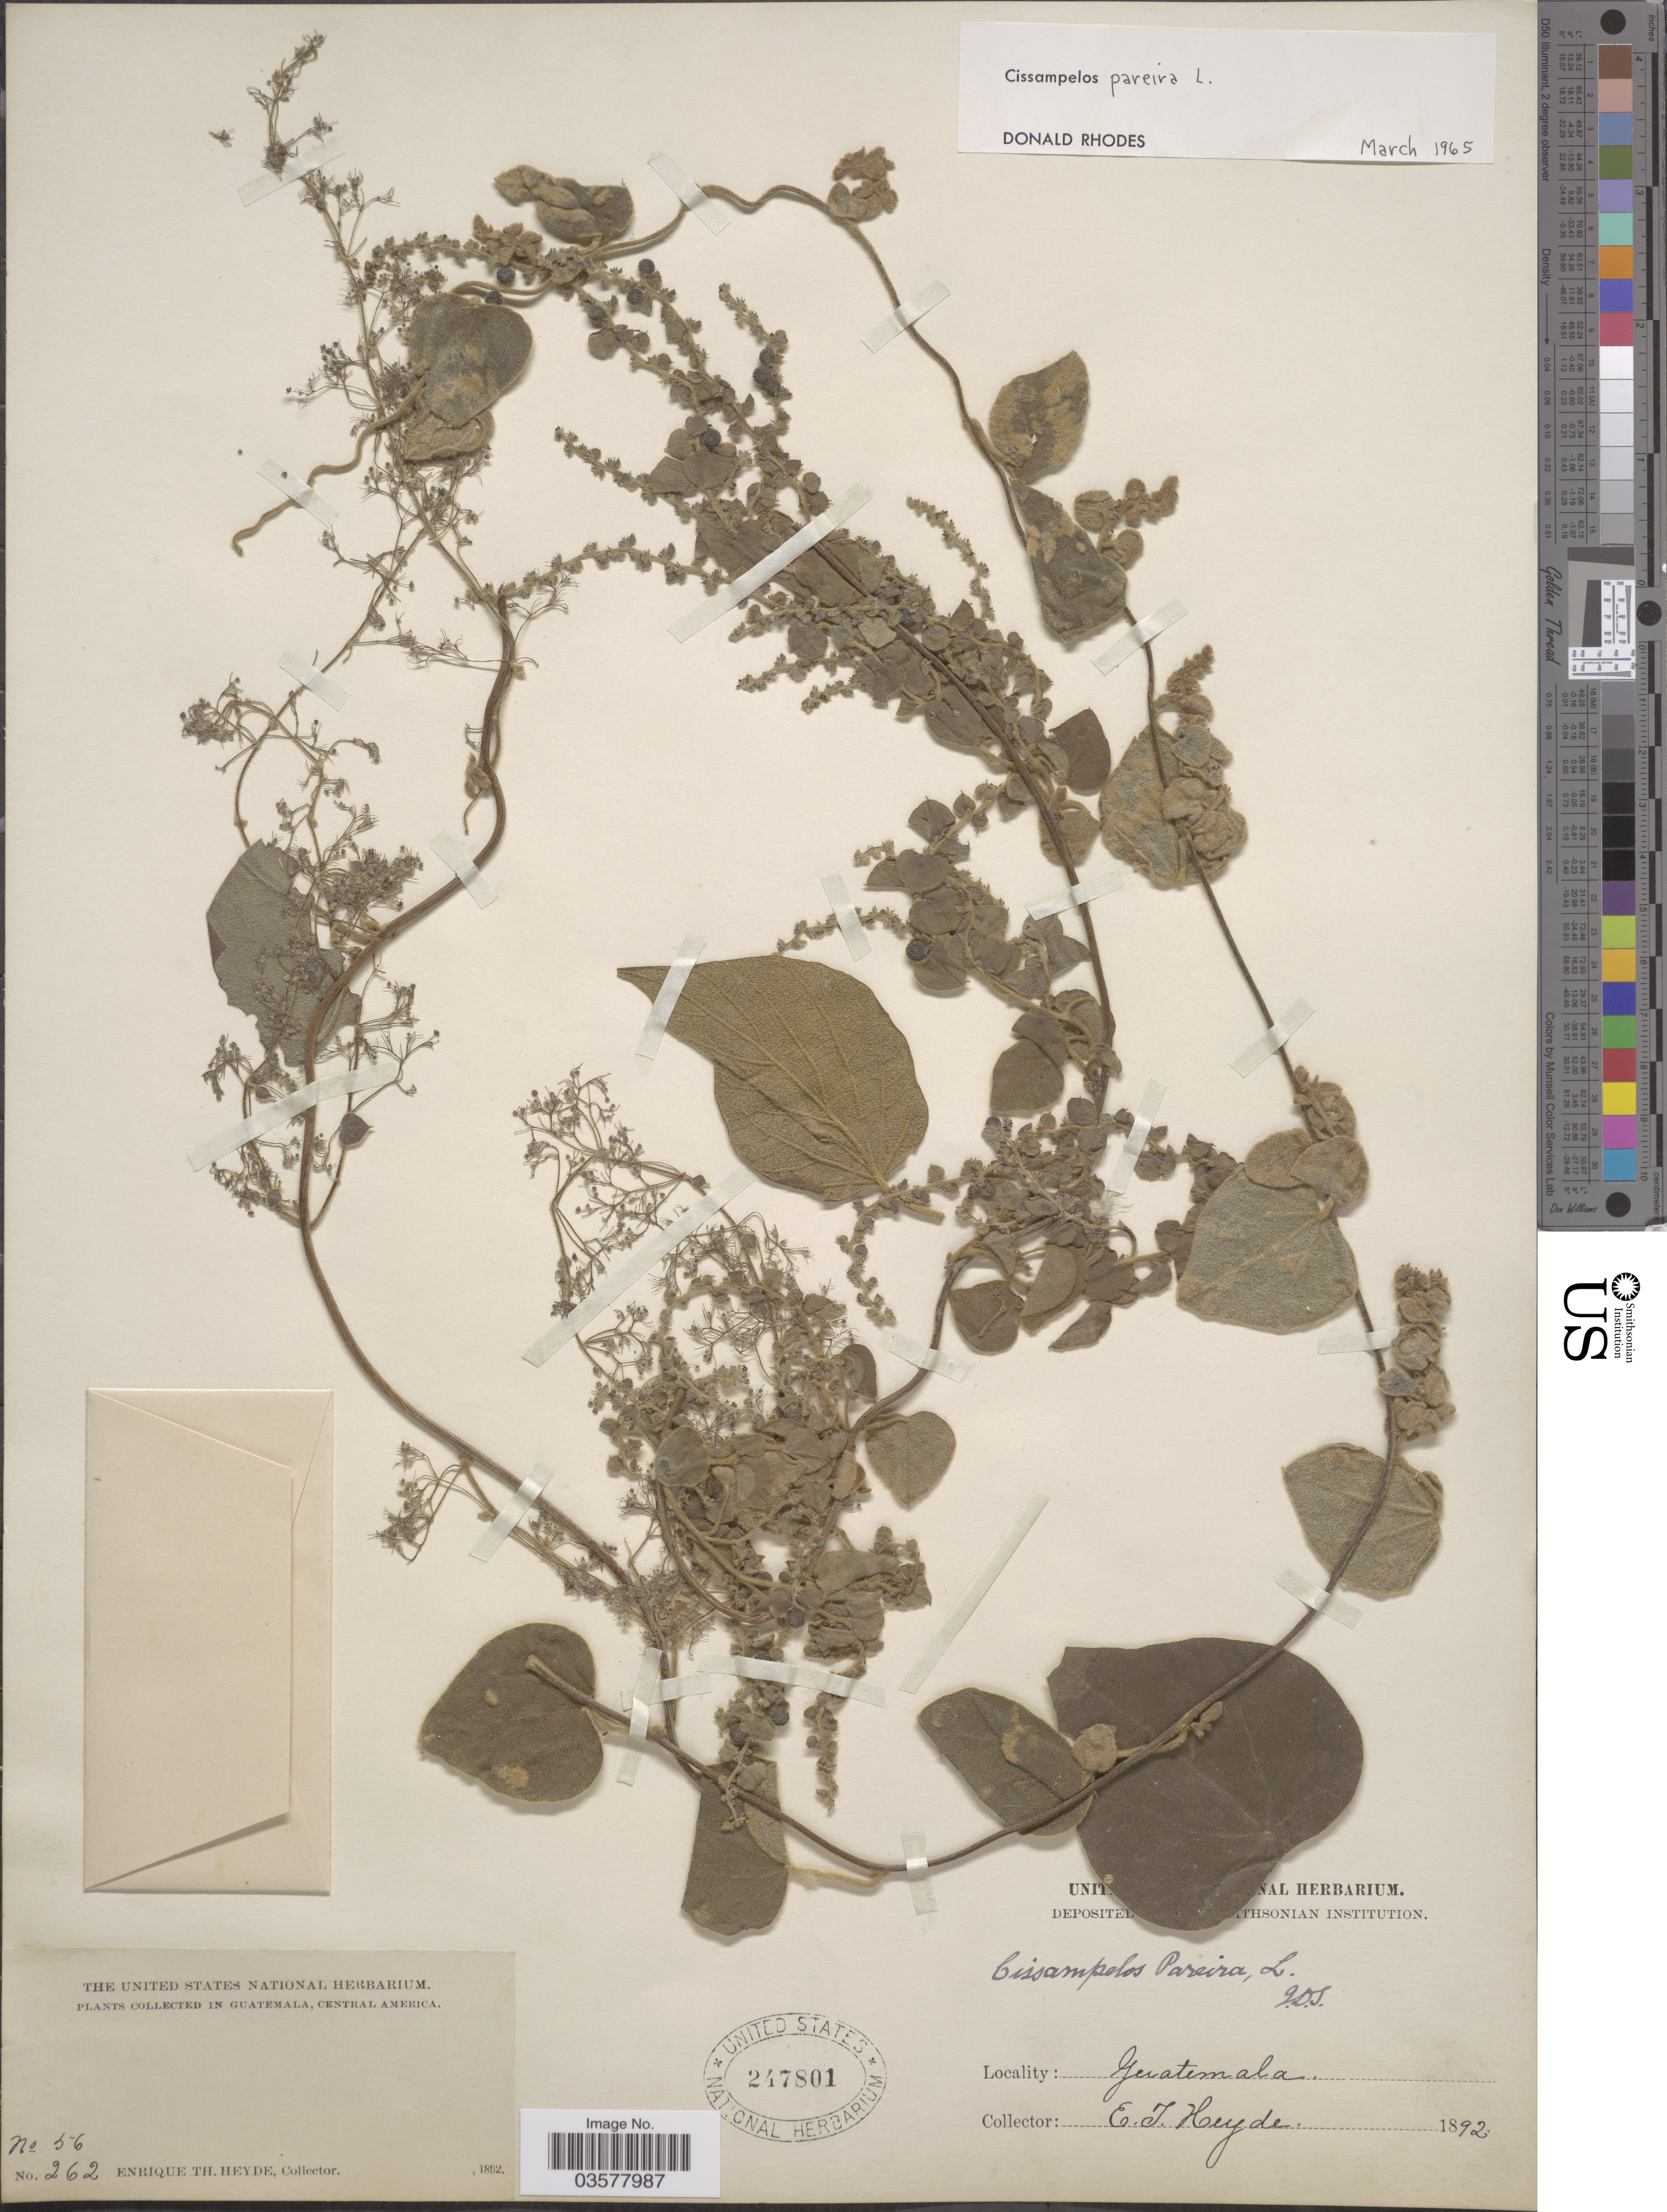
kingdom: Plantae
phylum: Tracheophyta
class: Magnoliopsida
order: Ranunculales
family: Menispermaceae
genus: Cissampelos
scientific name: Cissampelos pareira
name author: L.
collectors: E. T. Heyde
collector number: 56/262?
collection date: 1892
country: Guatemala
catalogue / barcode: US 247801